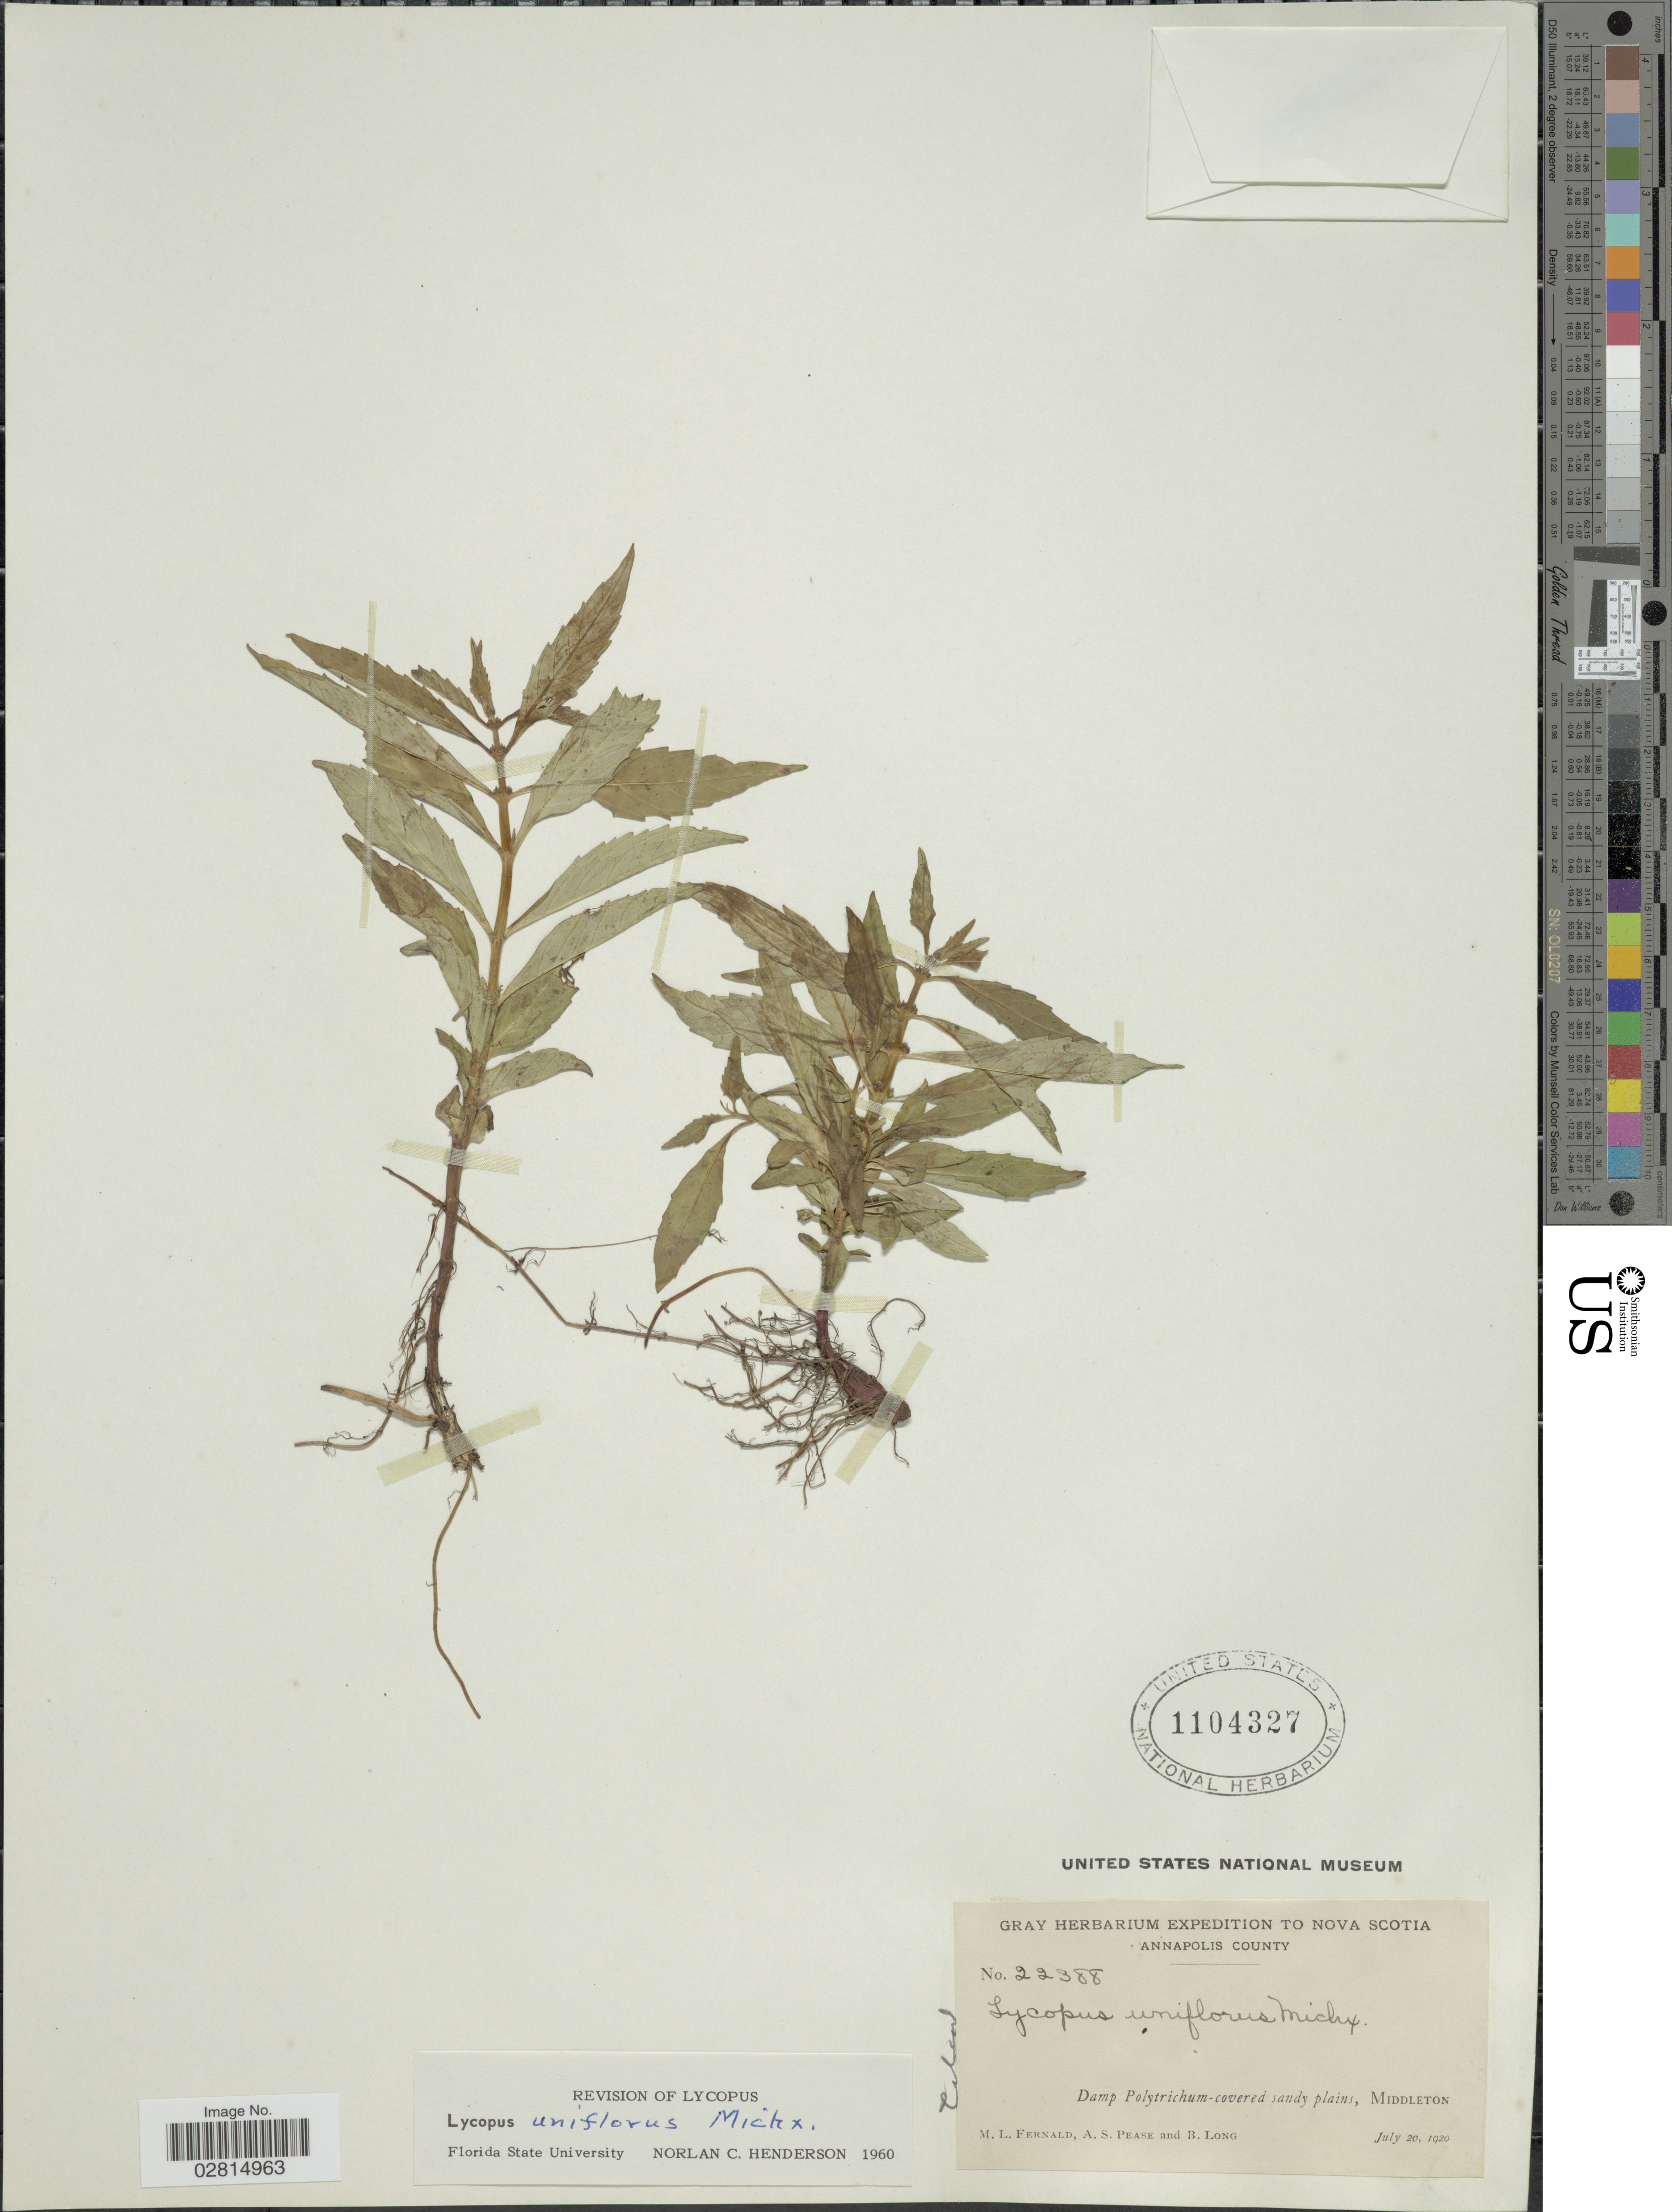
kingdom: Plantae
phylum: Tracheophyta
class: Magnoliopsida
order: Lamiales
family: Lamiaceae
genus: Lycopus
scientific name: Lycopus uniflorus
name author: Michx.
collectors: M. L. Fernald, A. S. Pease & B. Long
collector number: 22388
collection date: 1920-07-20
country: Canada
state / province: Nova Scotia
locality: Annapolis County, Middleton.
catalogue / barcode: US 1104327